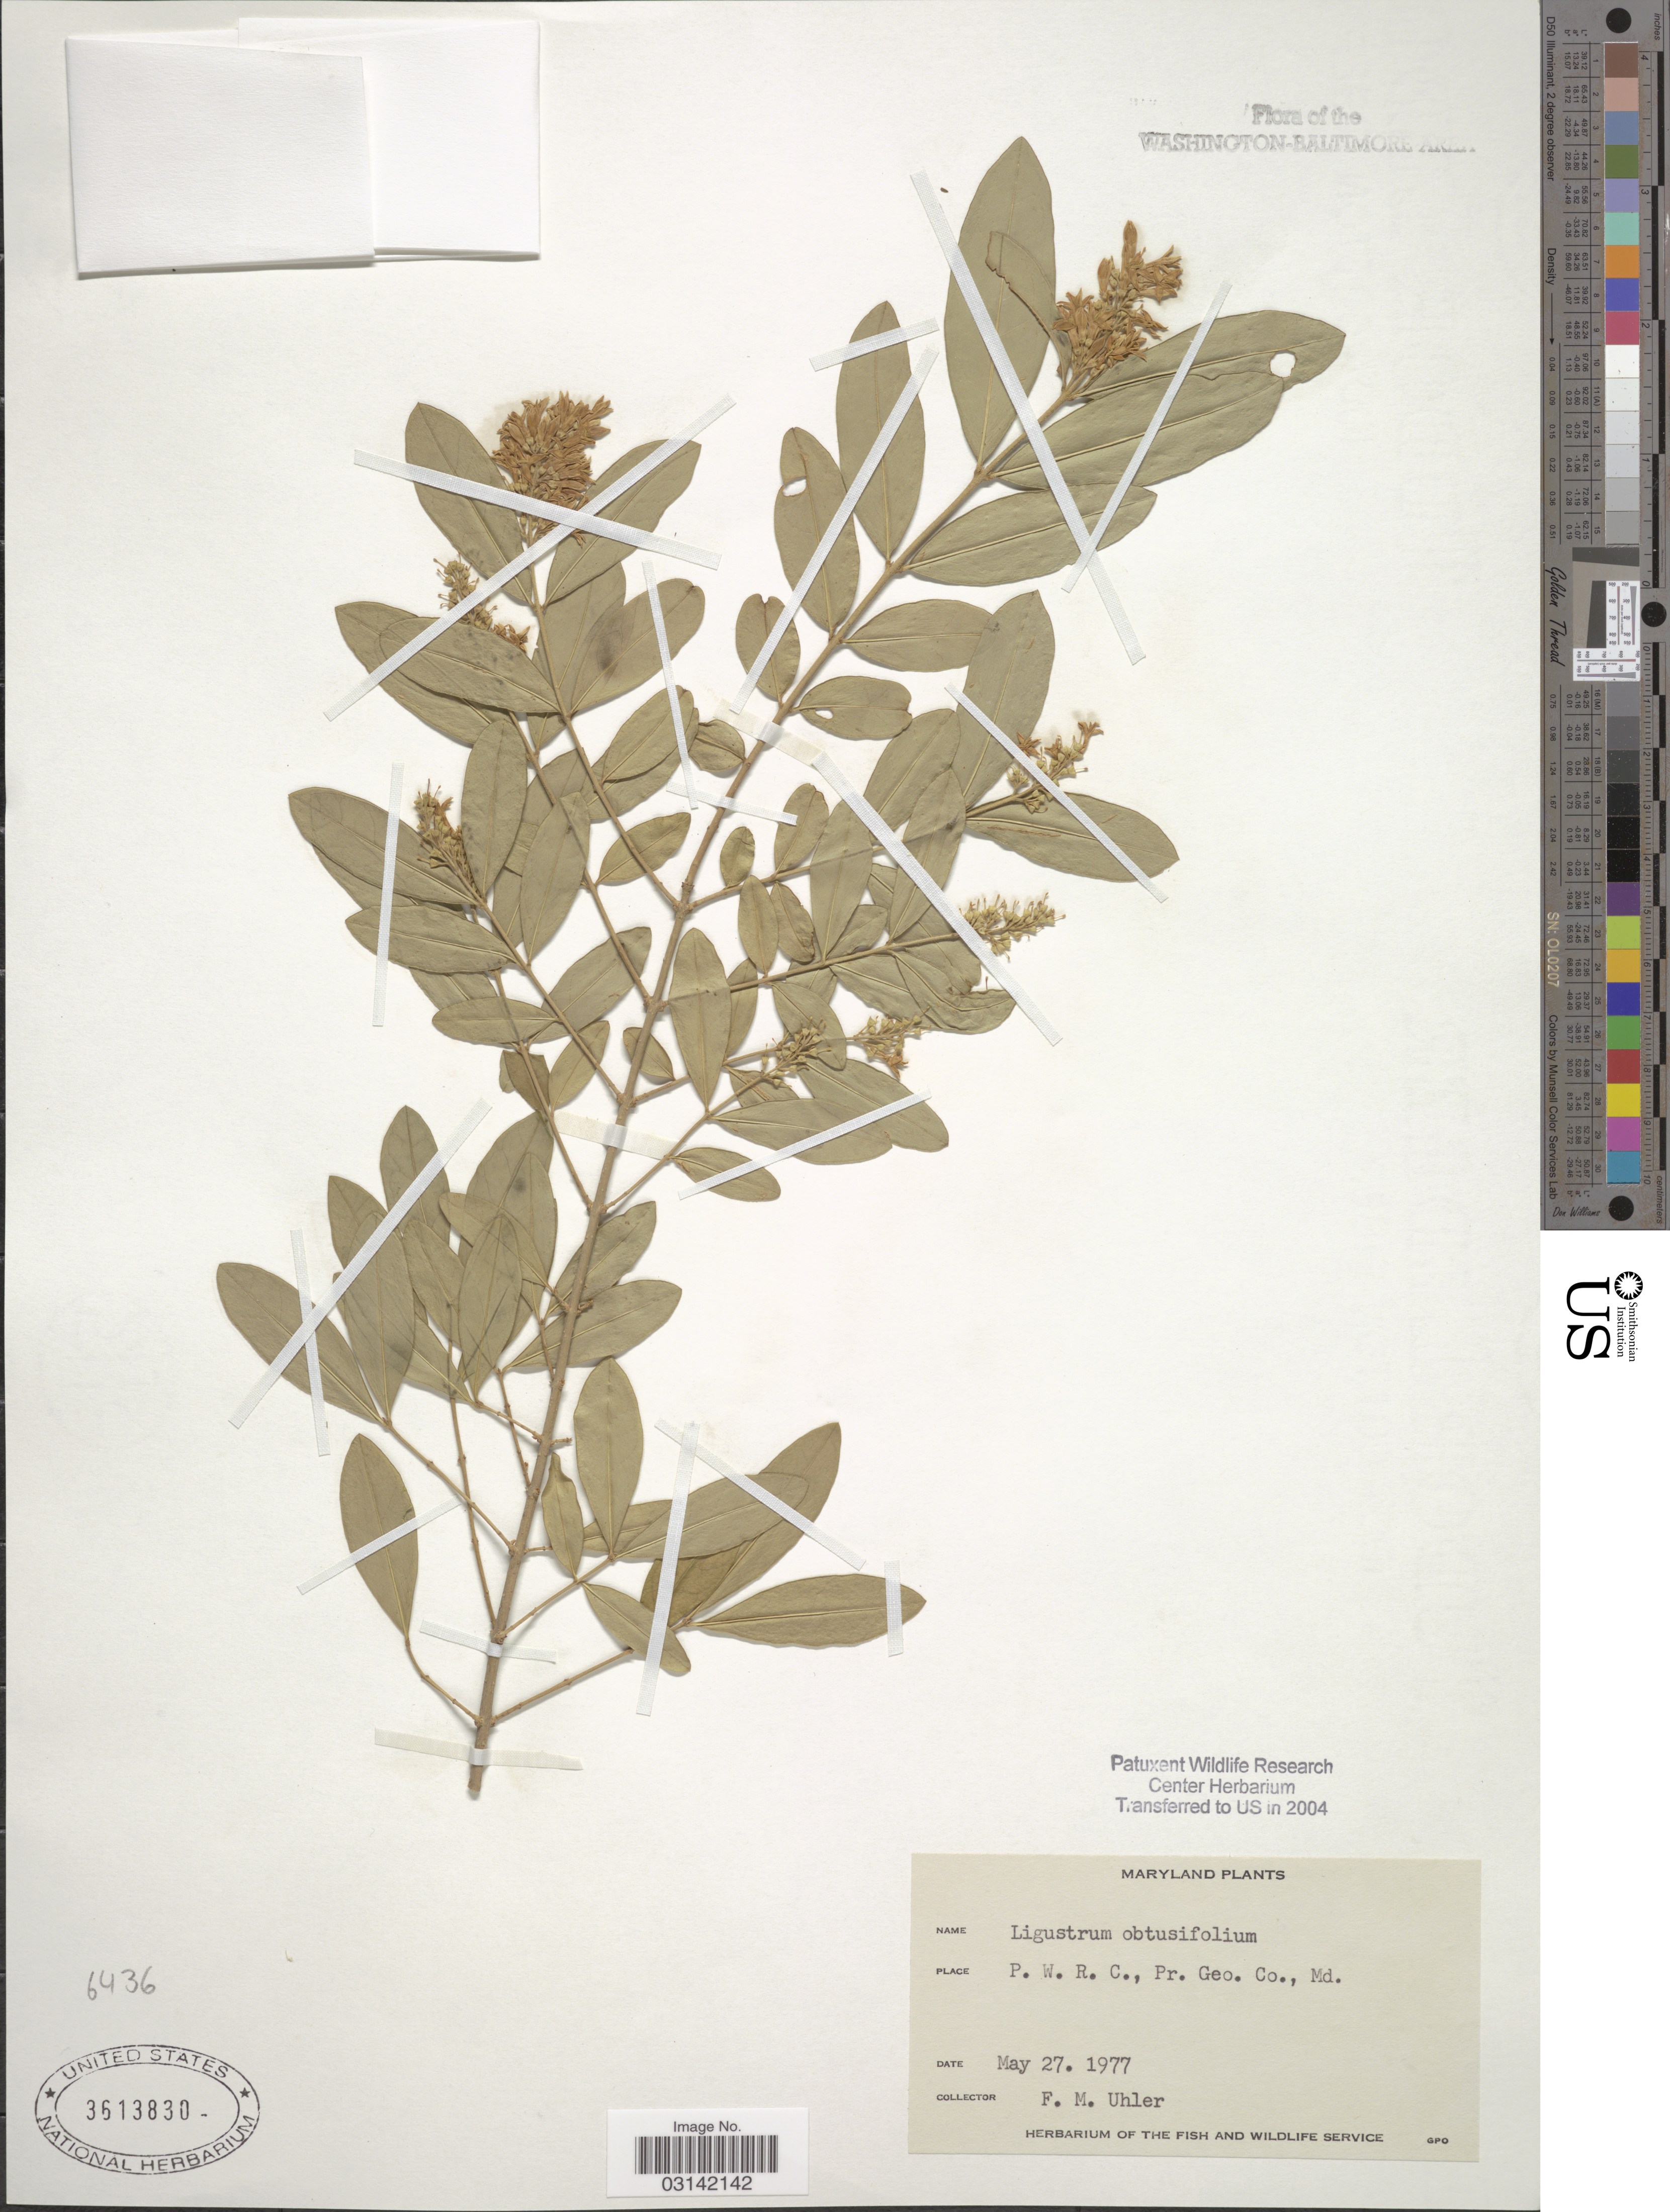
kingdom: Plantae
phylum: Tracheophyta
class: Magnoliopsida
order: Lamiales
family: Oleaceae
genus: Ligustrum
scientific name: Ligustrum obtusifolium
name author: Siebert & Zucc.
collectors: F. M. Uhler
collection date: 1977-05-27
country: United States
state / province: Maryland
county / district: Prince George's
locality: P. W. R. C., Pr. Geo. Co.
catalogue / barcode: US 3613830